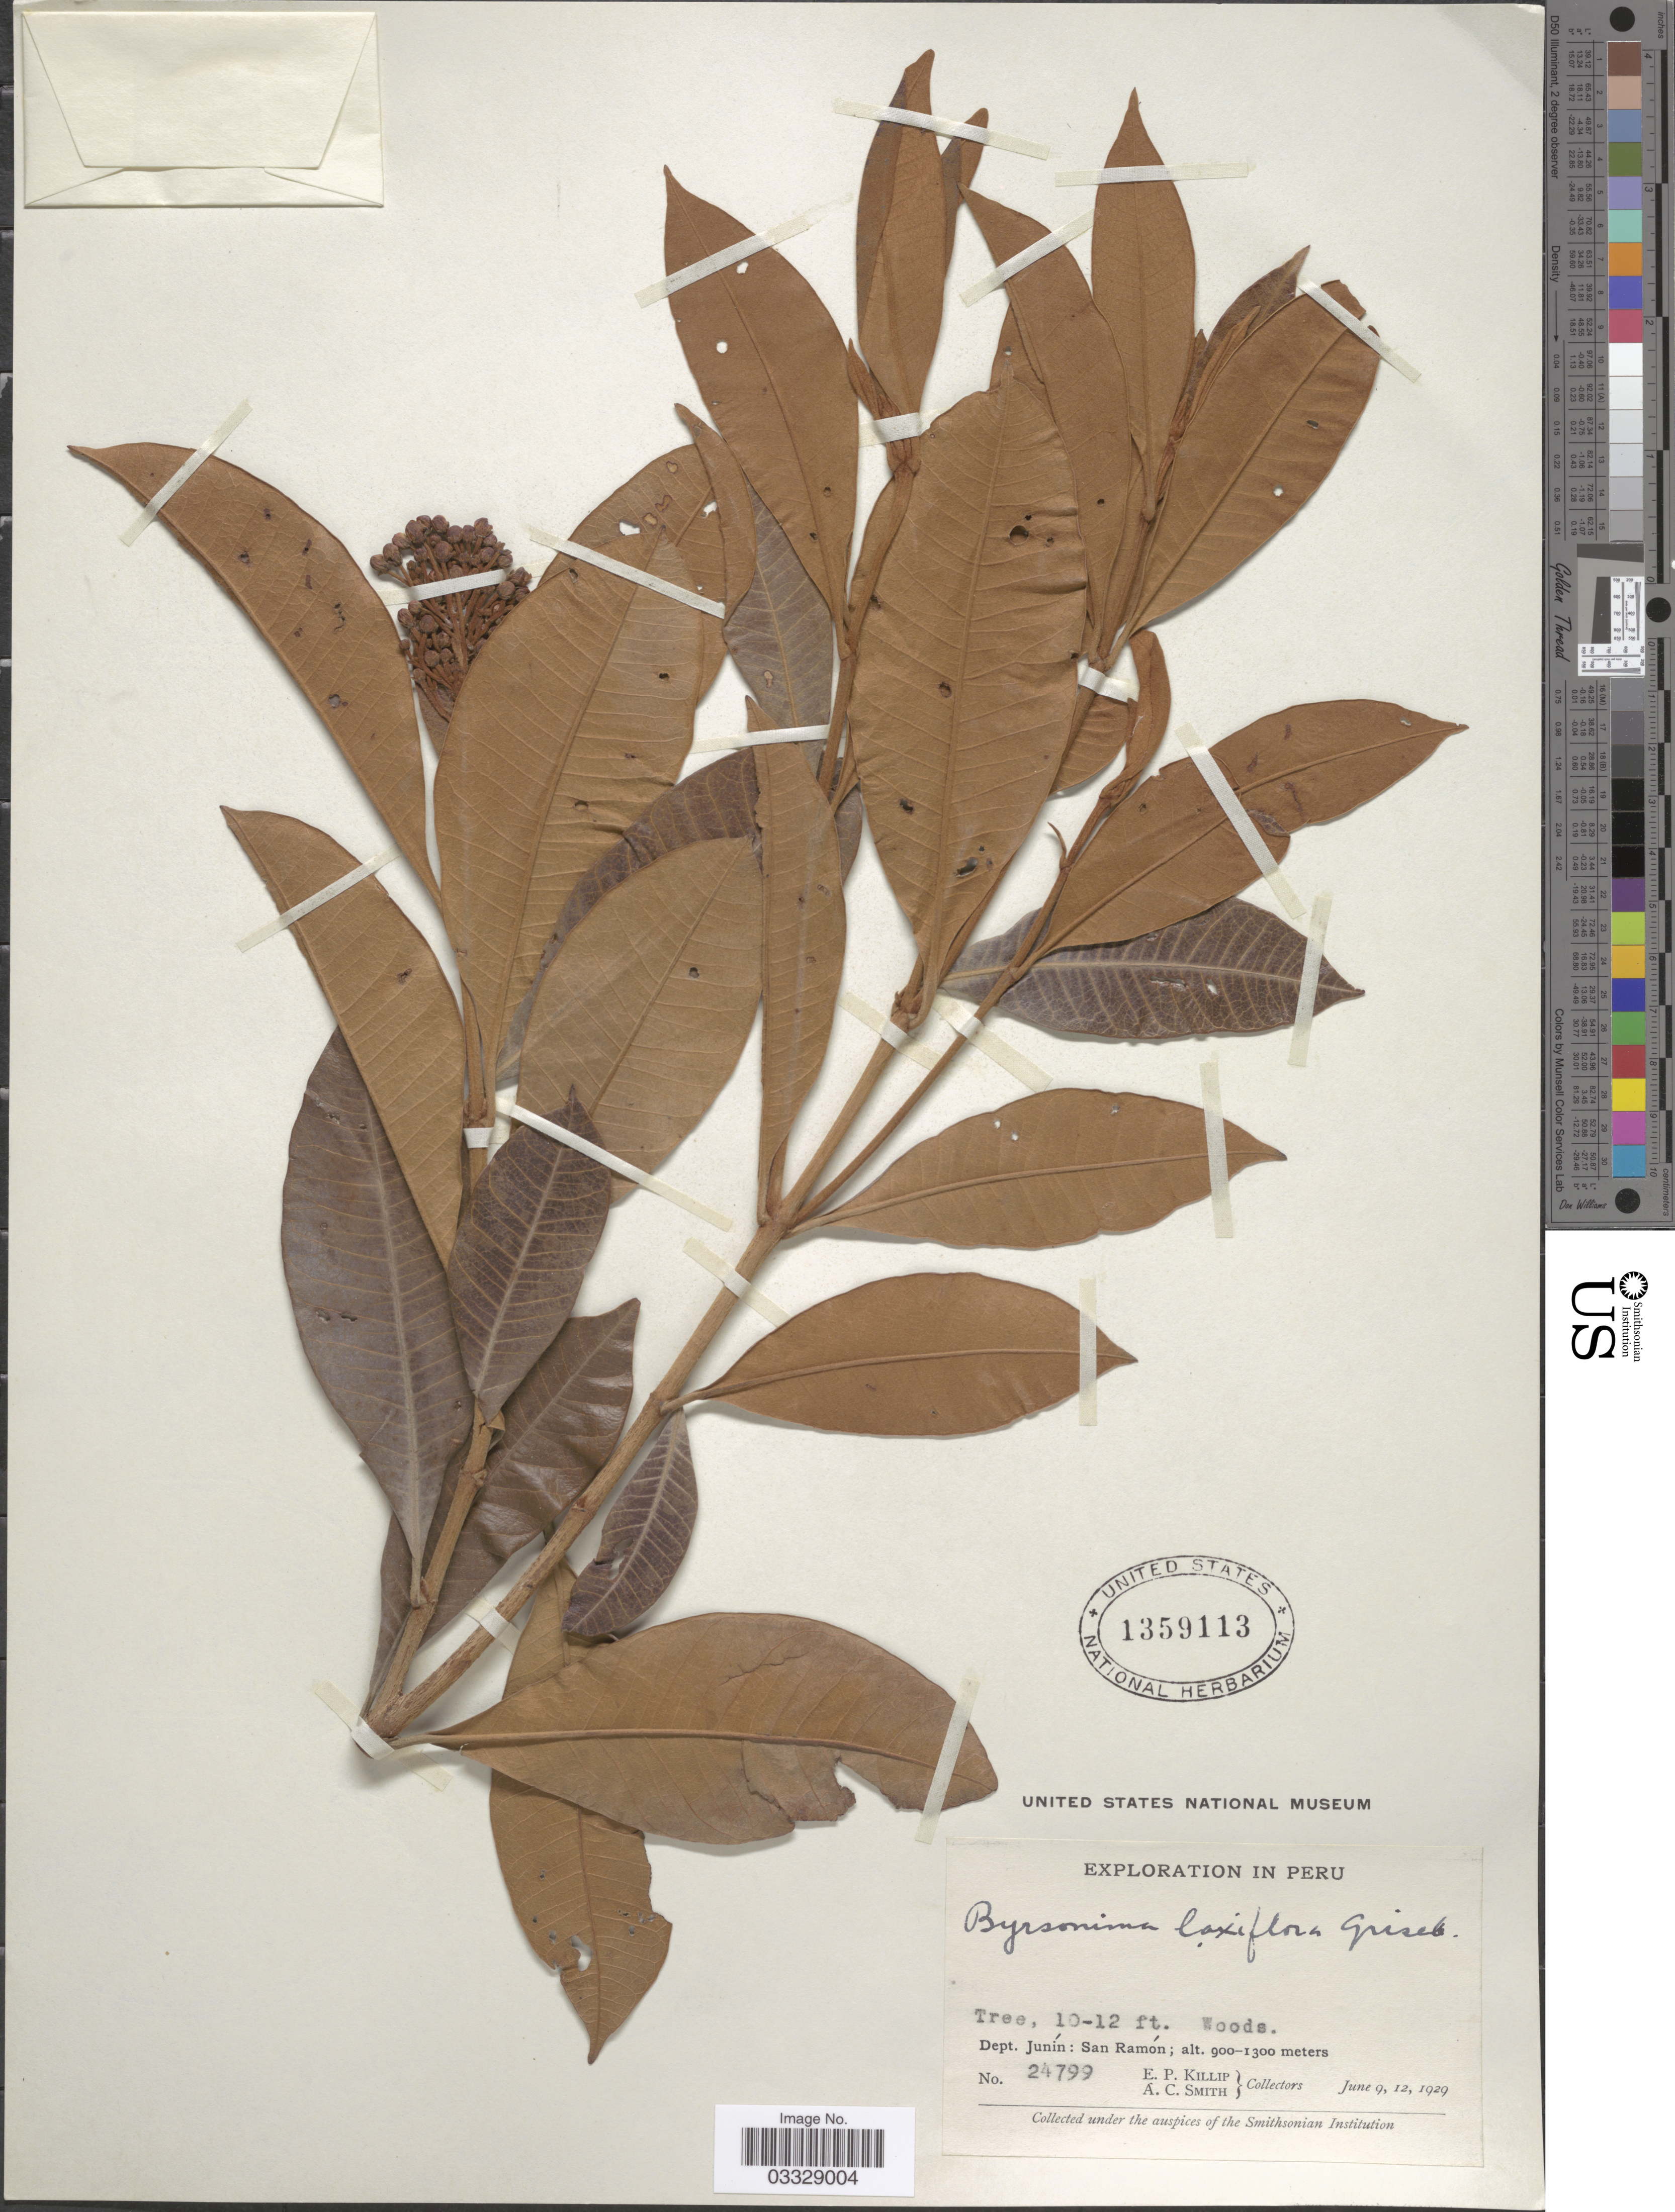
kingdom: Plantae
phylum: Tracheophyta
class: Magnoliopsida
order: Malpighiales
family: Malpighiaceae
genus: Byrsonima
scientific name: Byrsonima laxiflora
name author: Griseb.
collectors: E. P. Killip & A. C. Smith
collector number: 24799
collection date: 1929-06-09/1929-06-12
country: Peru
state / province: Junín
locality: Dept. Junín: San Ramón.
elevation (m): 900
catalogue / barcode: US 1359113